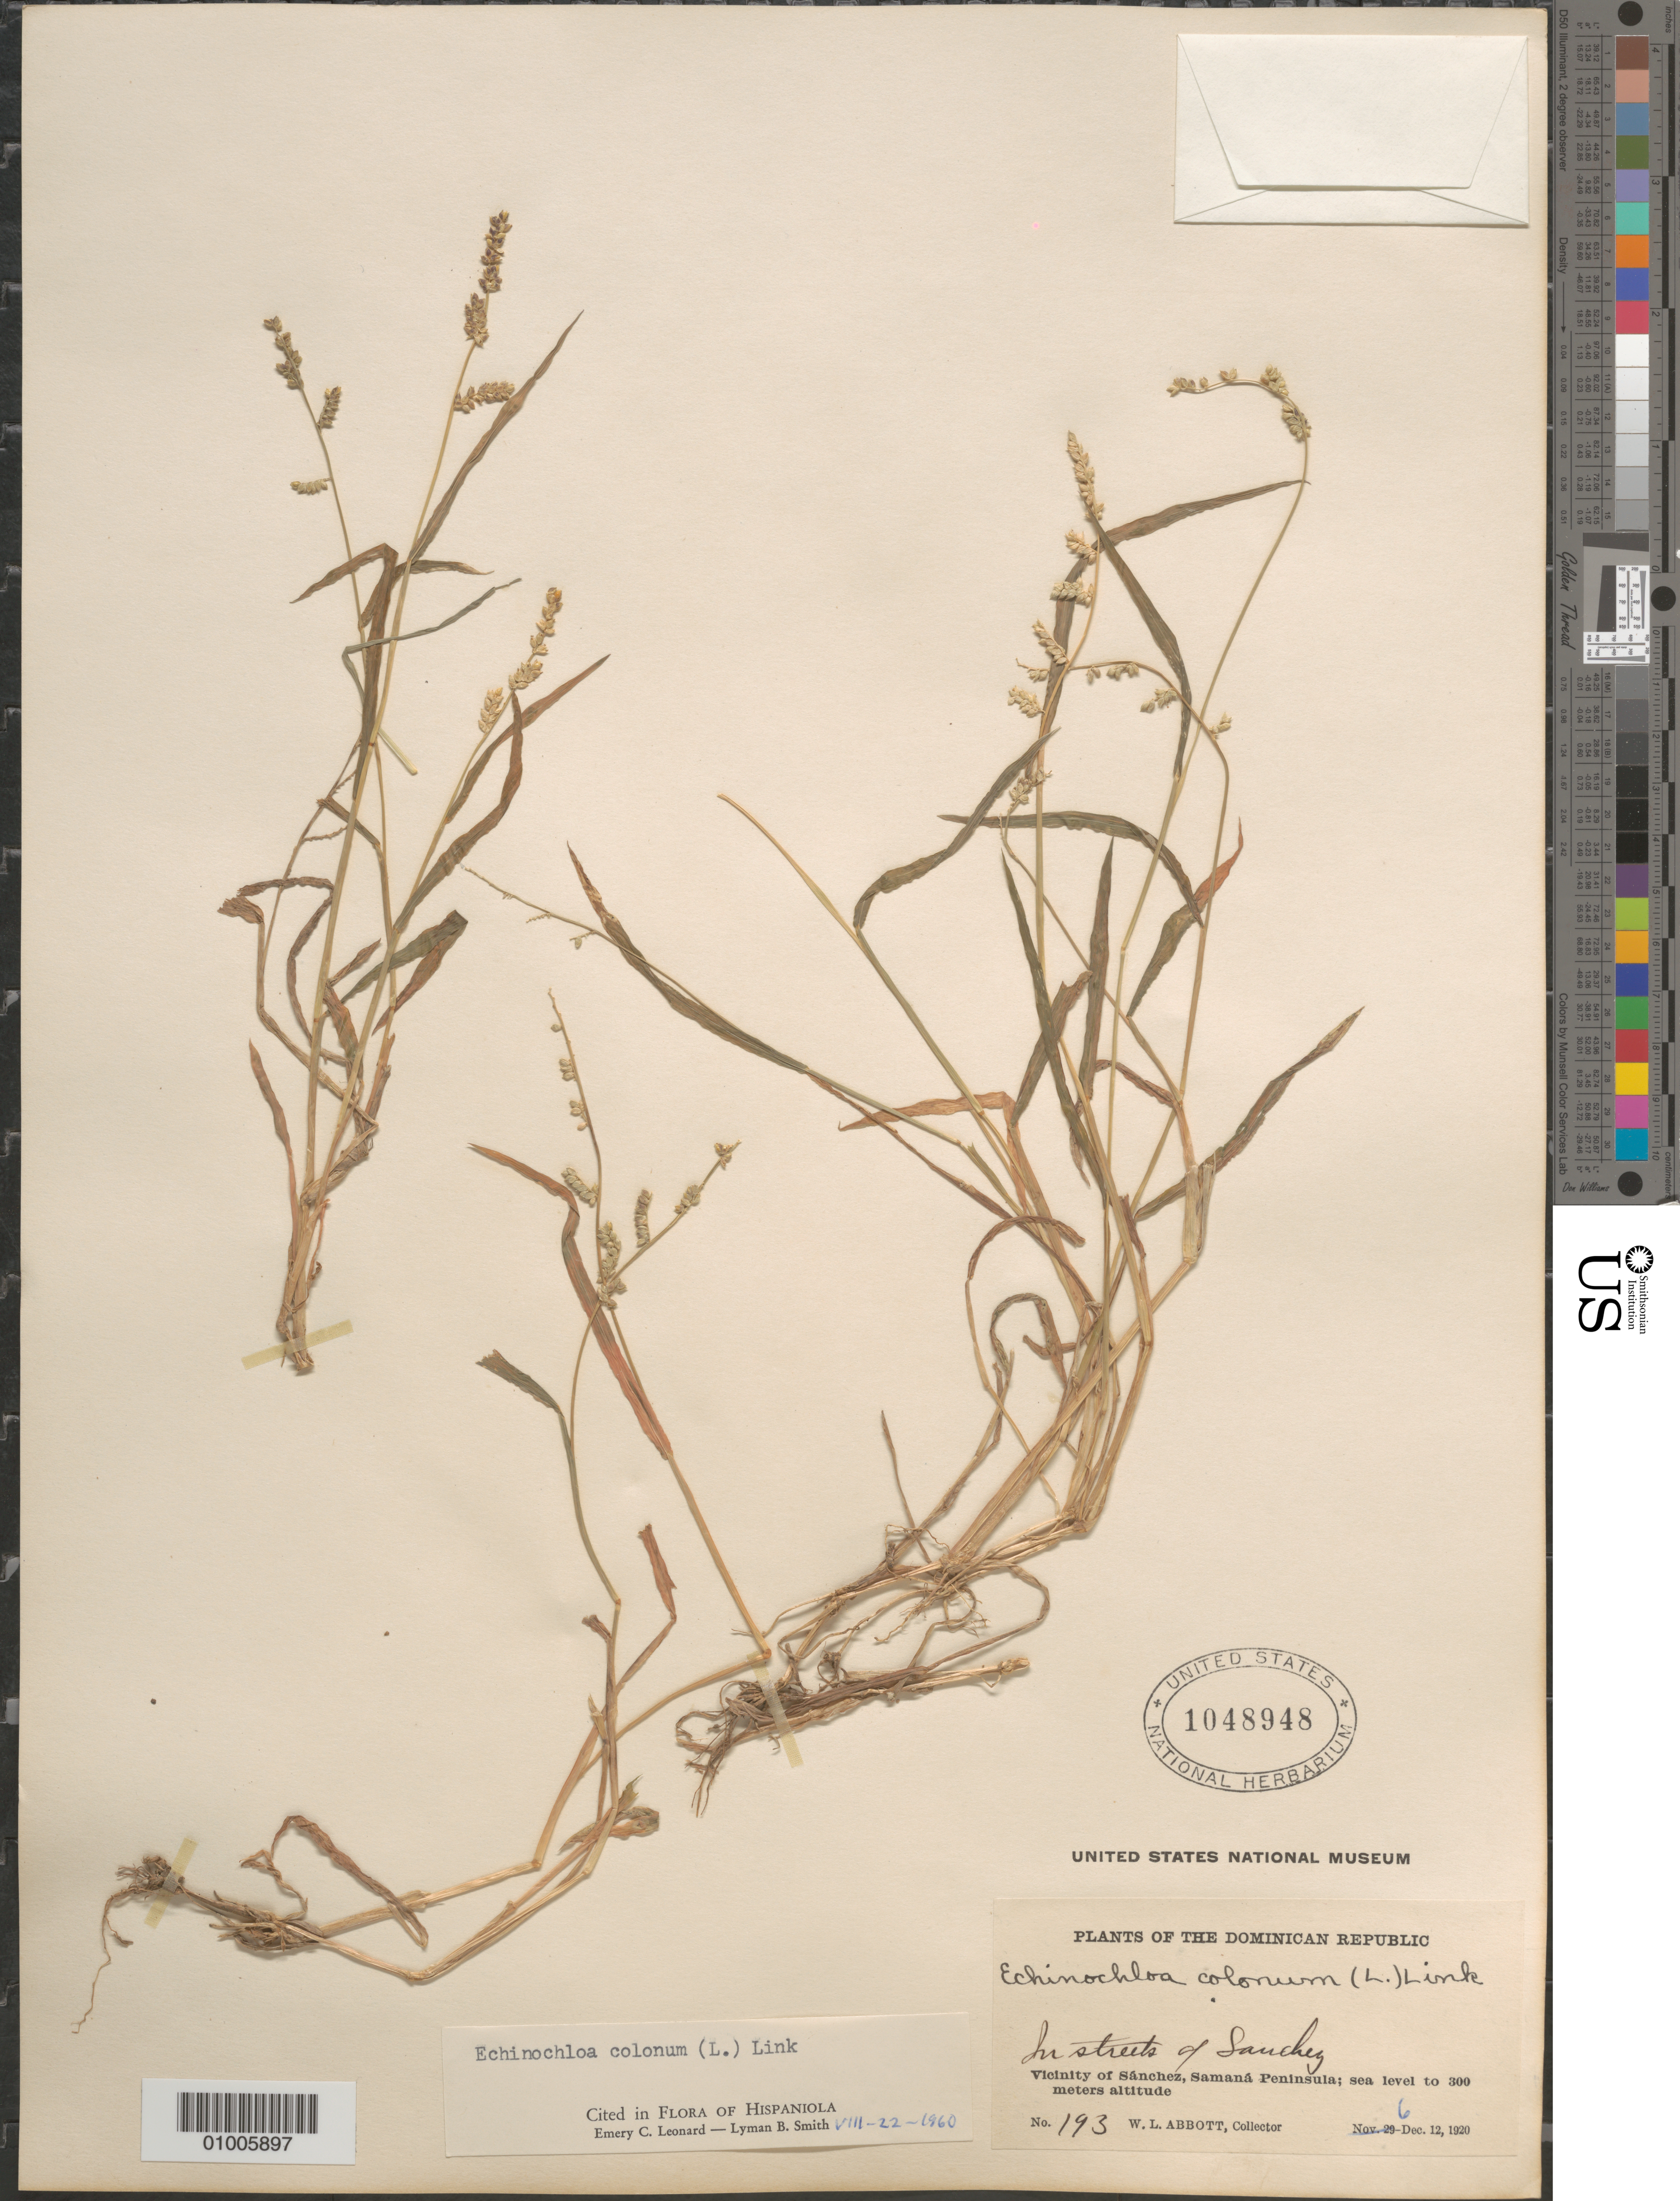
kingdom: Plantae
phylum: Tracheophyta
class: Liliopsida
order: Poales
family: Poaceae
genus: Echinochloa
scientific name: Echinochloa colona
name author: (L.) Link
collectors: W. L. Abbott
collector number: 193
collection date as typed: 06 Dec 1920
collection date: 1920-12-06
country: Dominican Republic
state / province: Samaná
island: Hispaniola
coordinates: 0 N, 0 E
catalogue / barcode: US 1048948